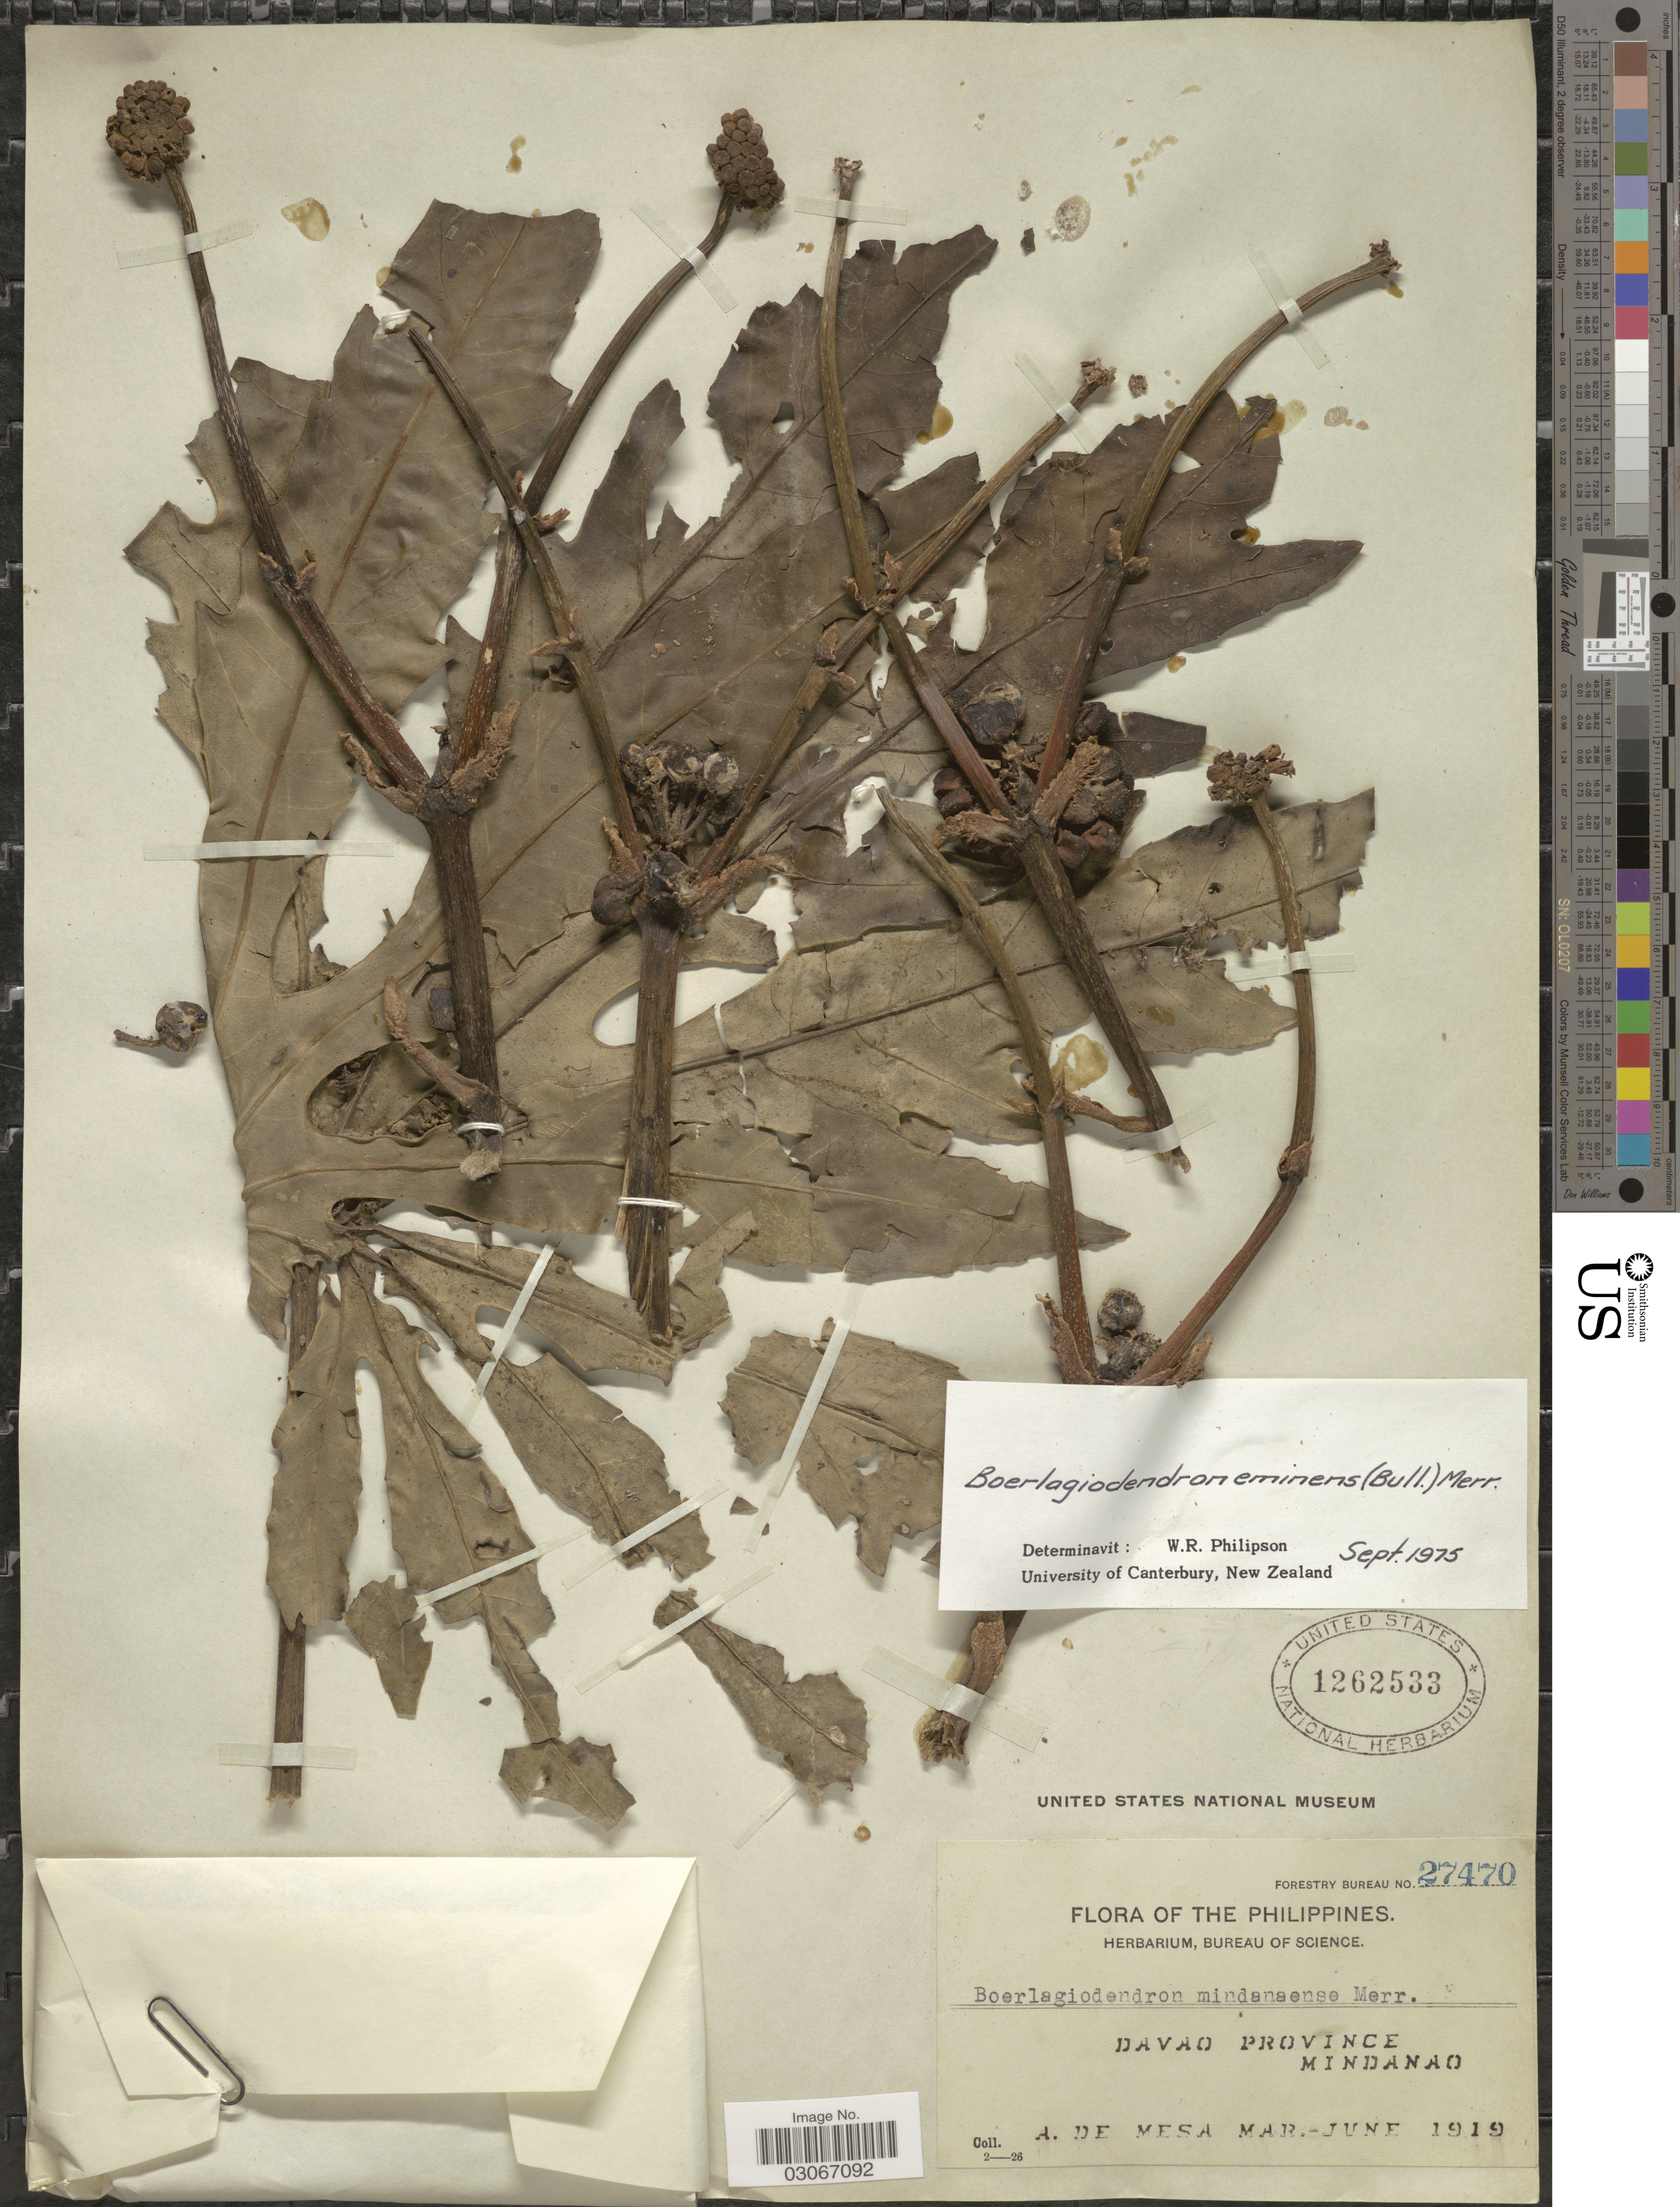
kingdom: Plantae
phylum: Tracheophyta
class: Magnoliopsida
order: Apiales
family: Araliaceae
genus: Osmoxylon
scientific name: Osmoxylon eminens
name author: (Bull) Philipson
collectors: A. De Mesa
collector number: Forestry Bureau 27470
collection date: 1919-03/1919-06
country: Philippines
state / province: Davao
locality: Davao Province, Mindanao.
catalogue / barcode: US 1262533